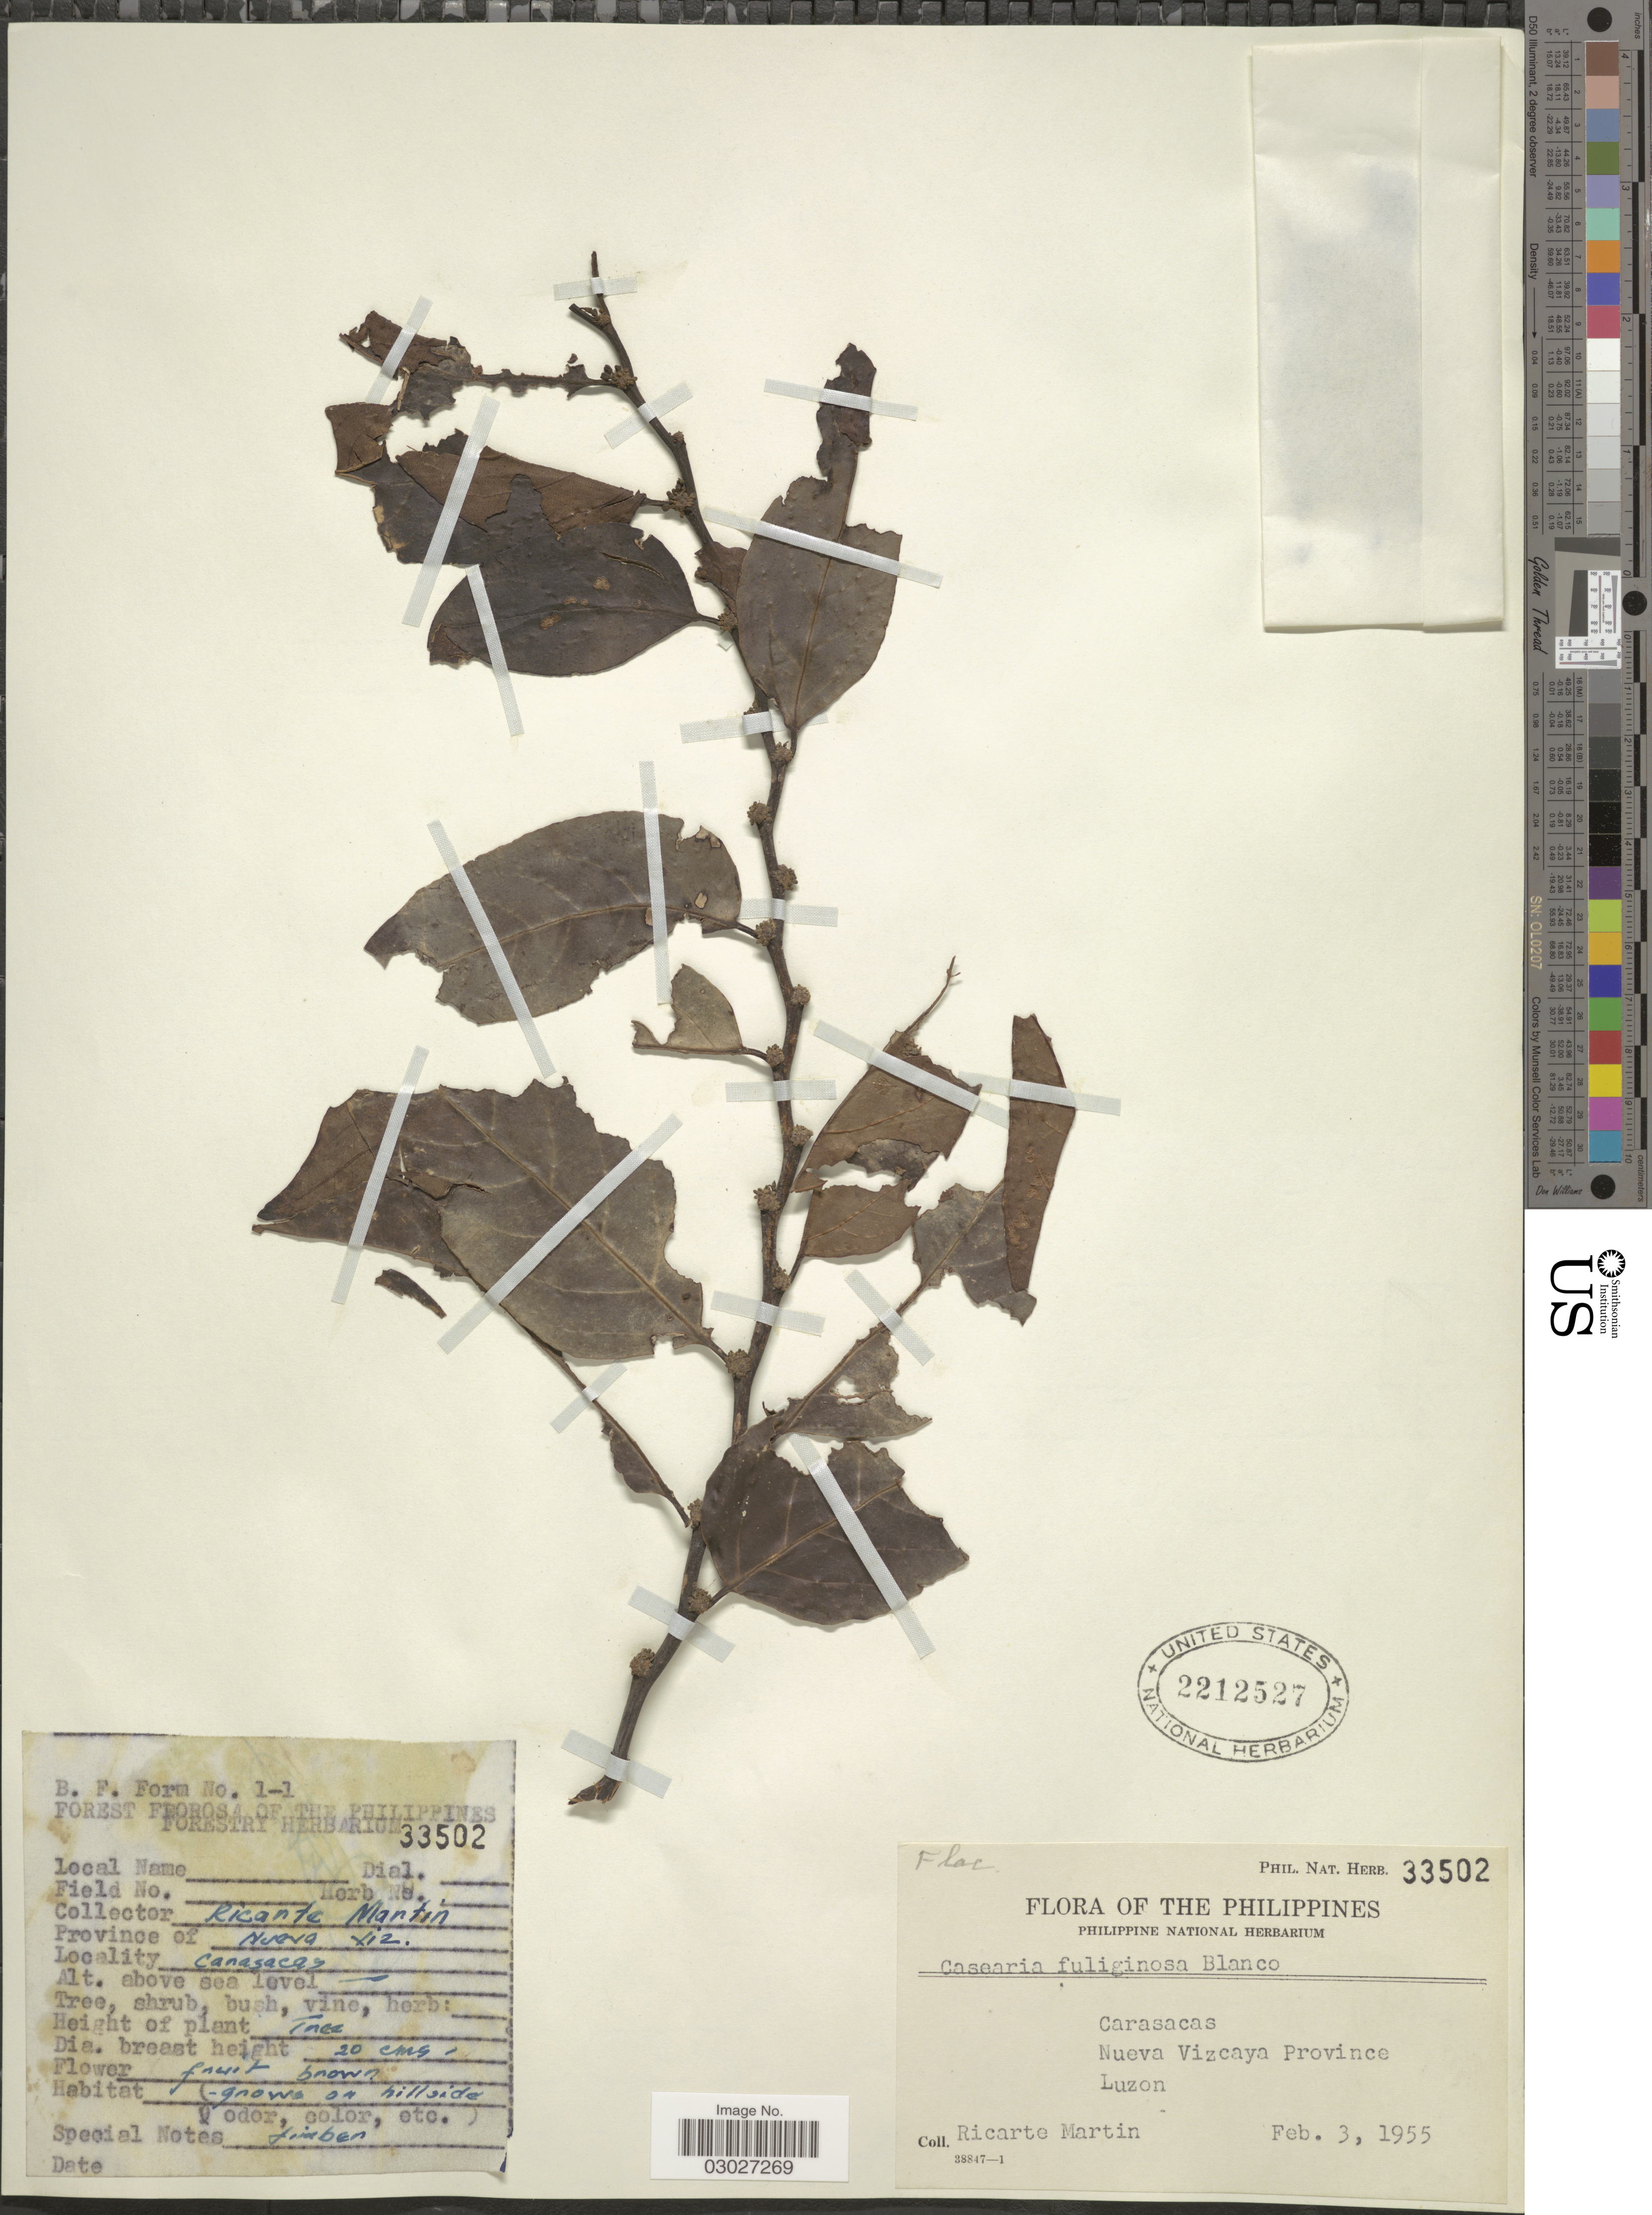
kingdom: Plantae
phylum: Tracheophyta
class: Magnoliopsida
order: Malpighiales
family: Salicaceae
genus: Casearia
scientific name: Casearia fuliginosa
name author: (Blanco) Blanco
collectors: R. Martin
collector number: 33502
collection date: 1955-02-03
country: Philippines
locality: Carasacas, Nueva Vizcaya Province, Luzon.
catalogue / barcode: US 2212527